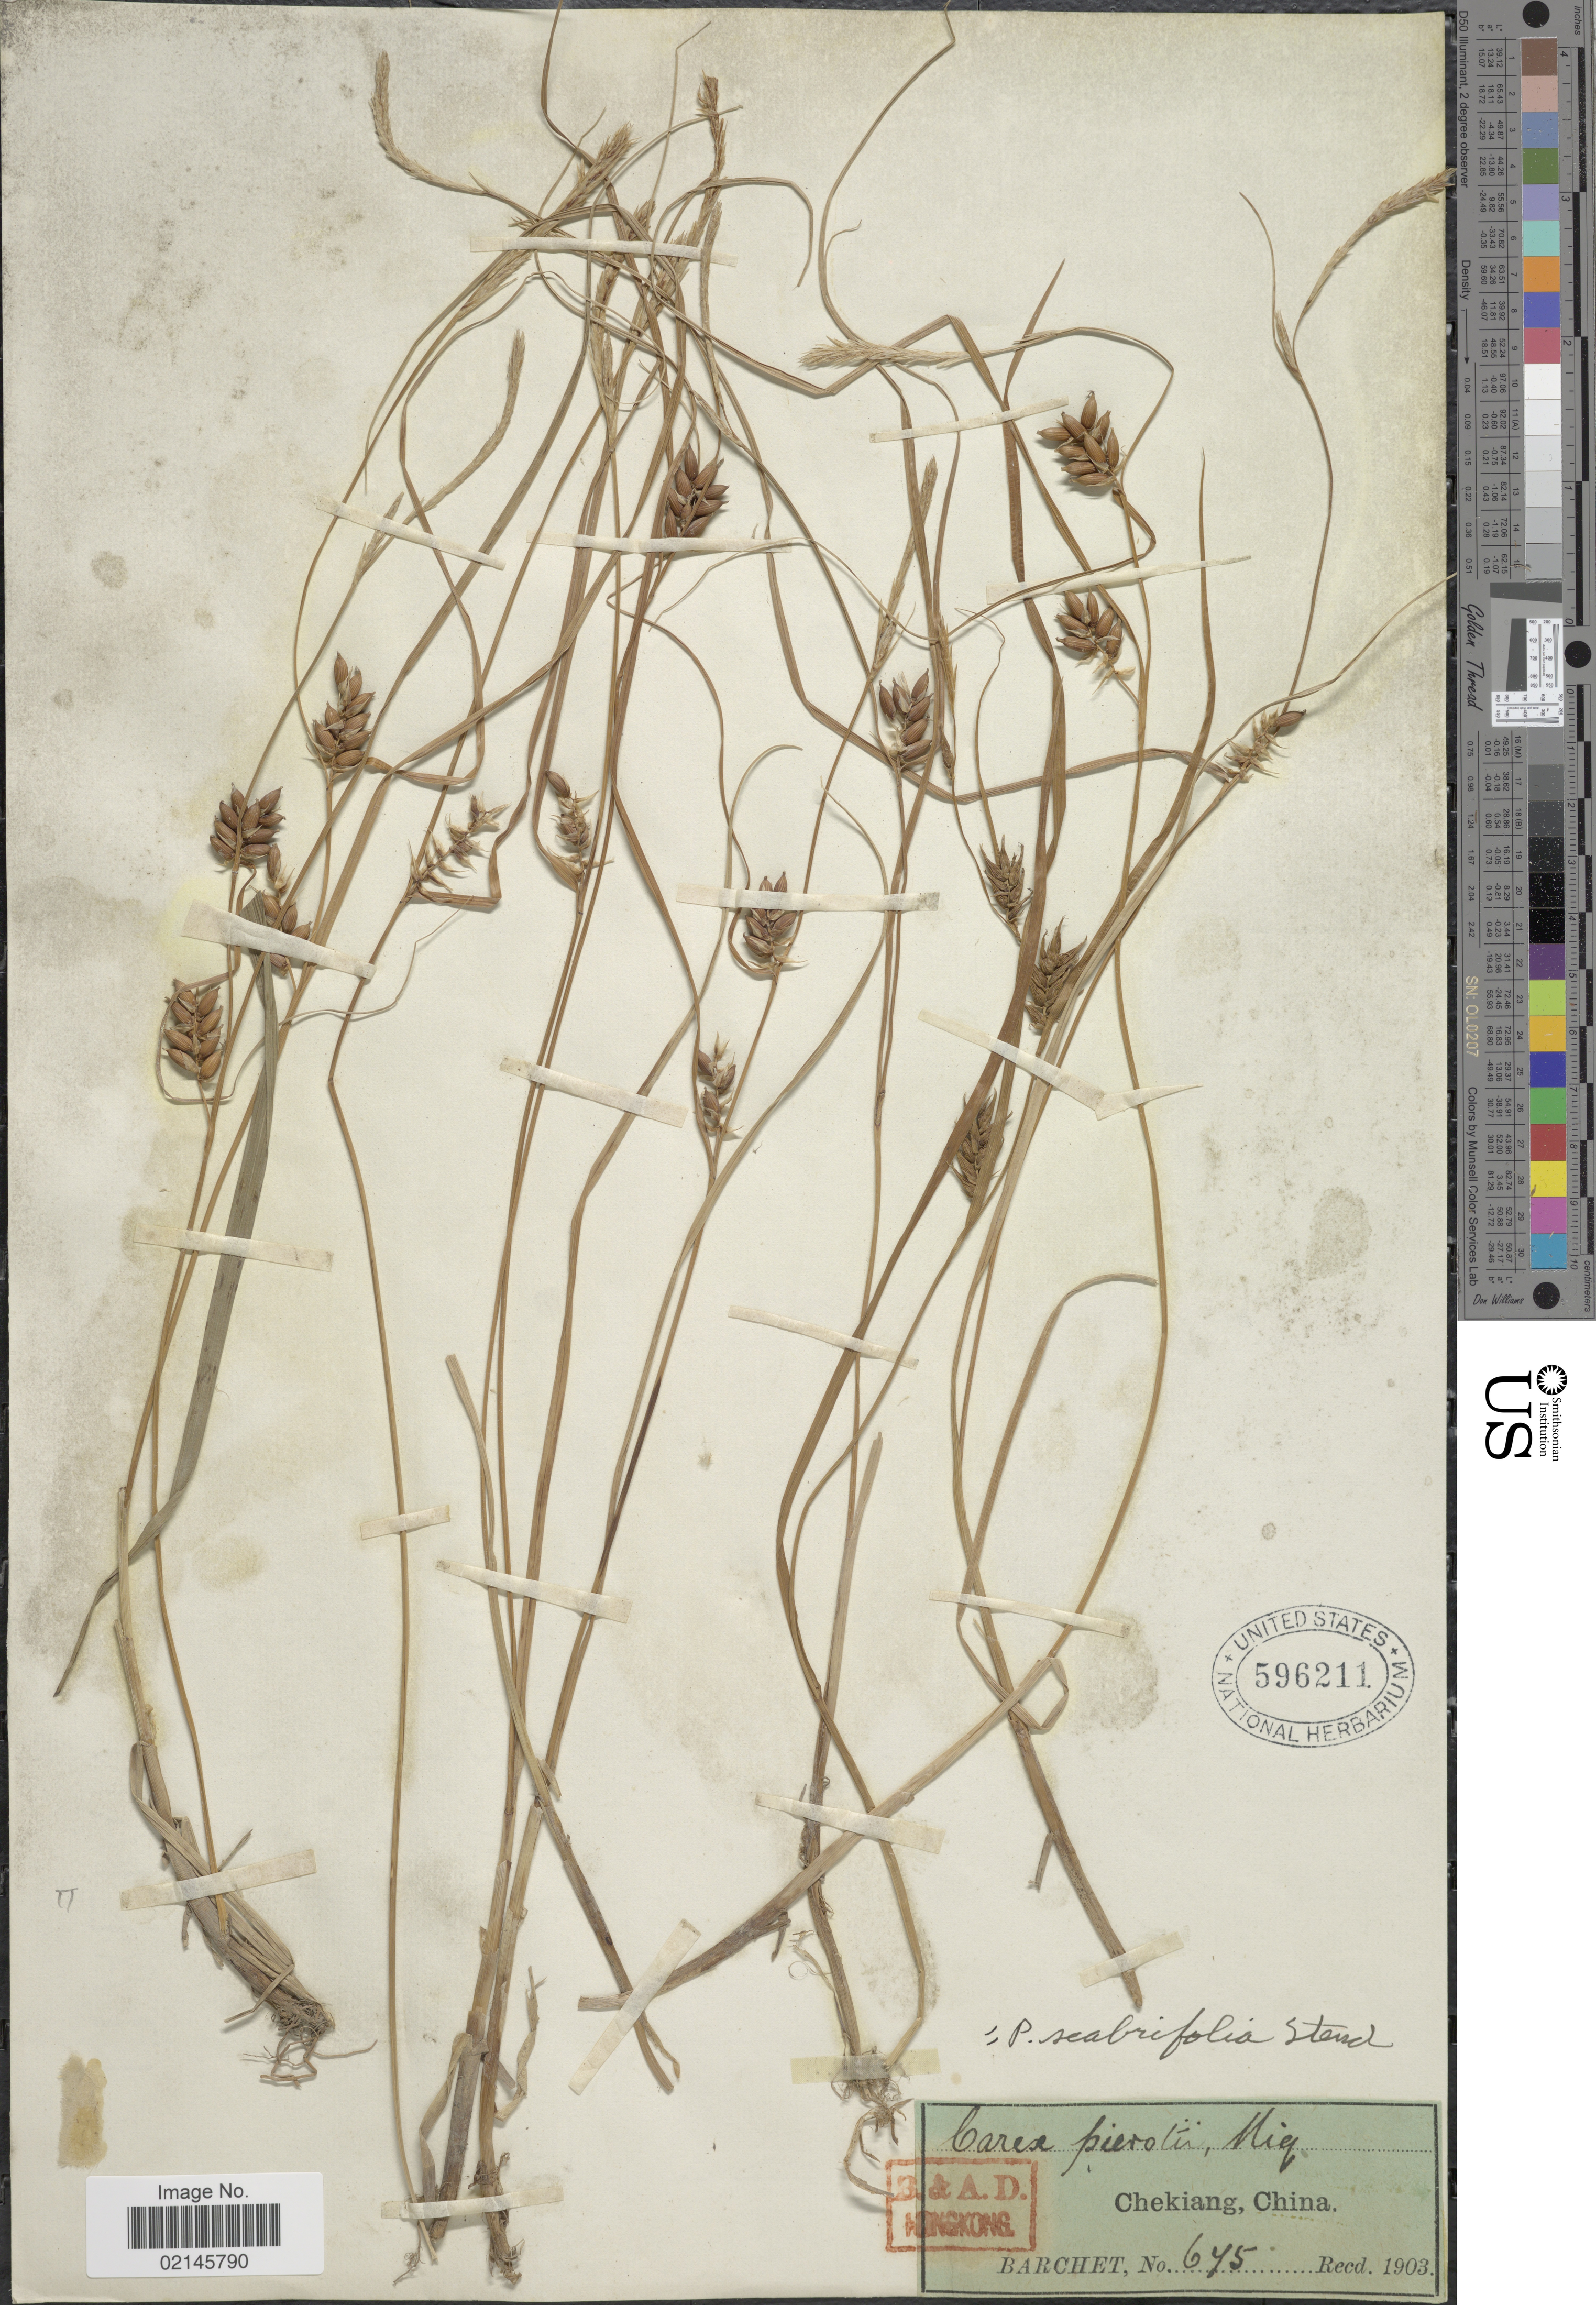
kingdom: Plantae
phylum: Tracheophyta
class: Liliopsida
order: Poales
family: Cyperaceae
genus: Carex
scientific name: Carex scabrifolia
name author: Steud.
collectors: Barchet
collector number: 675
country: China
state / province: Zhejiang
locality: Chekiang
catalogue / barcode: US 596211